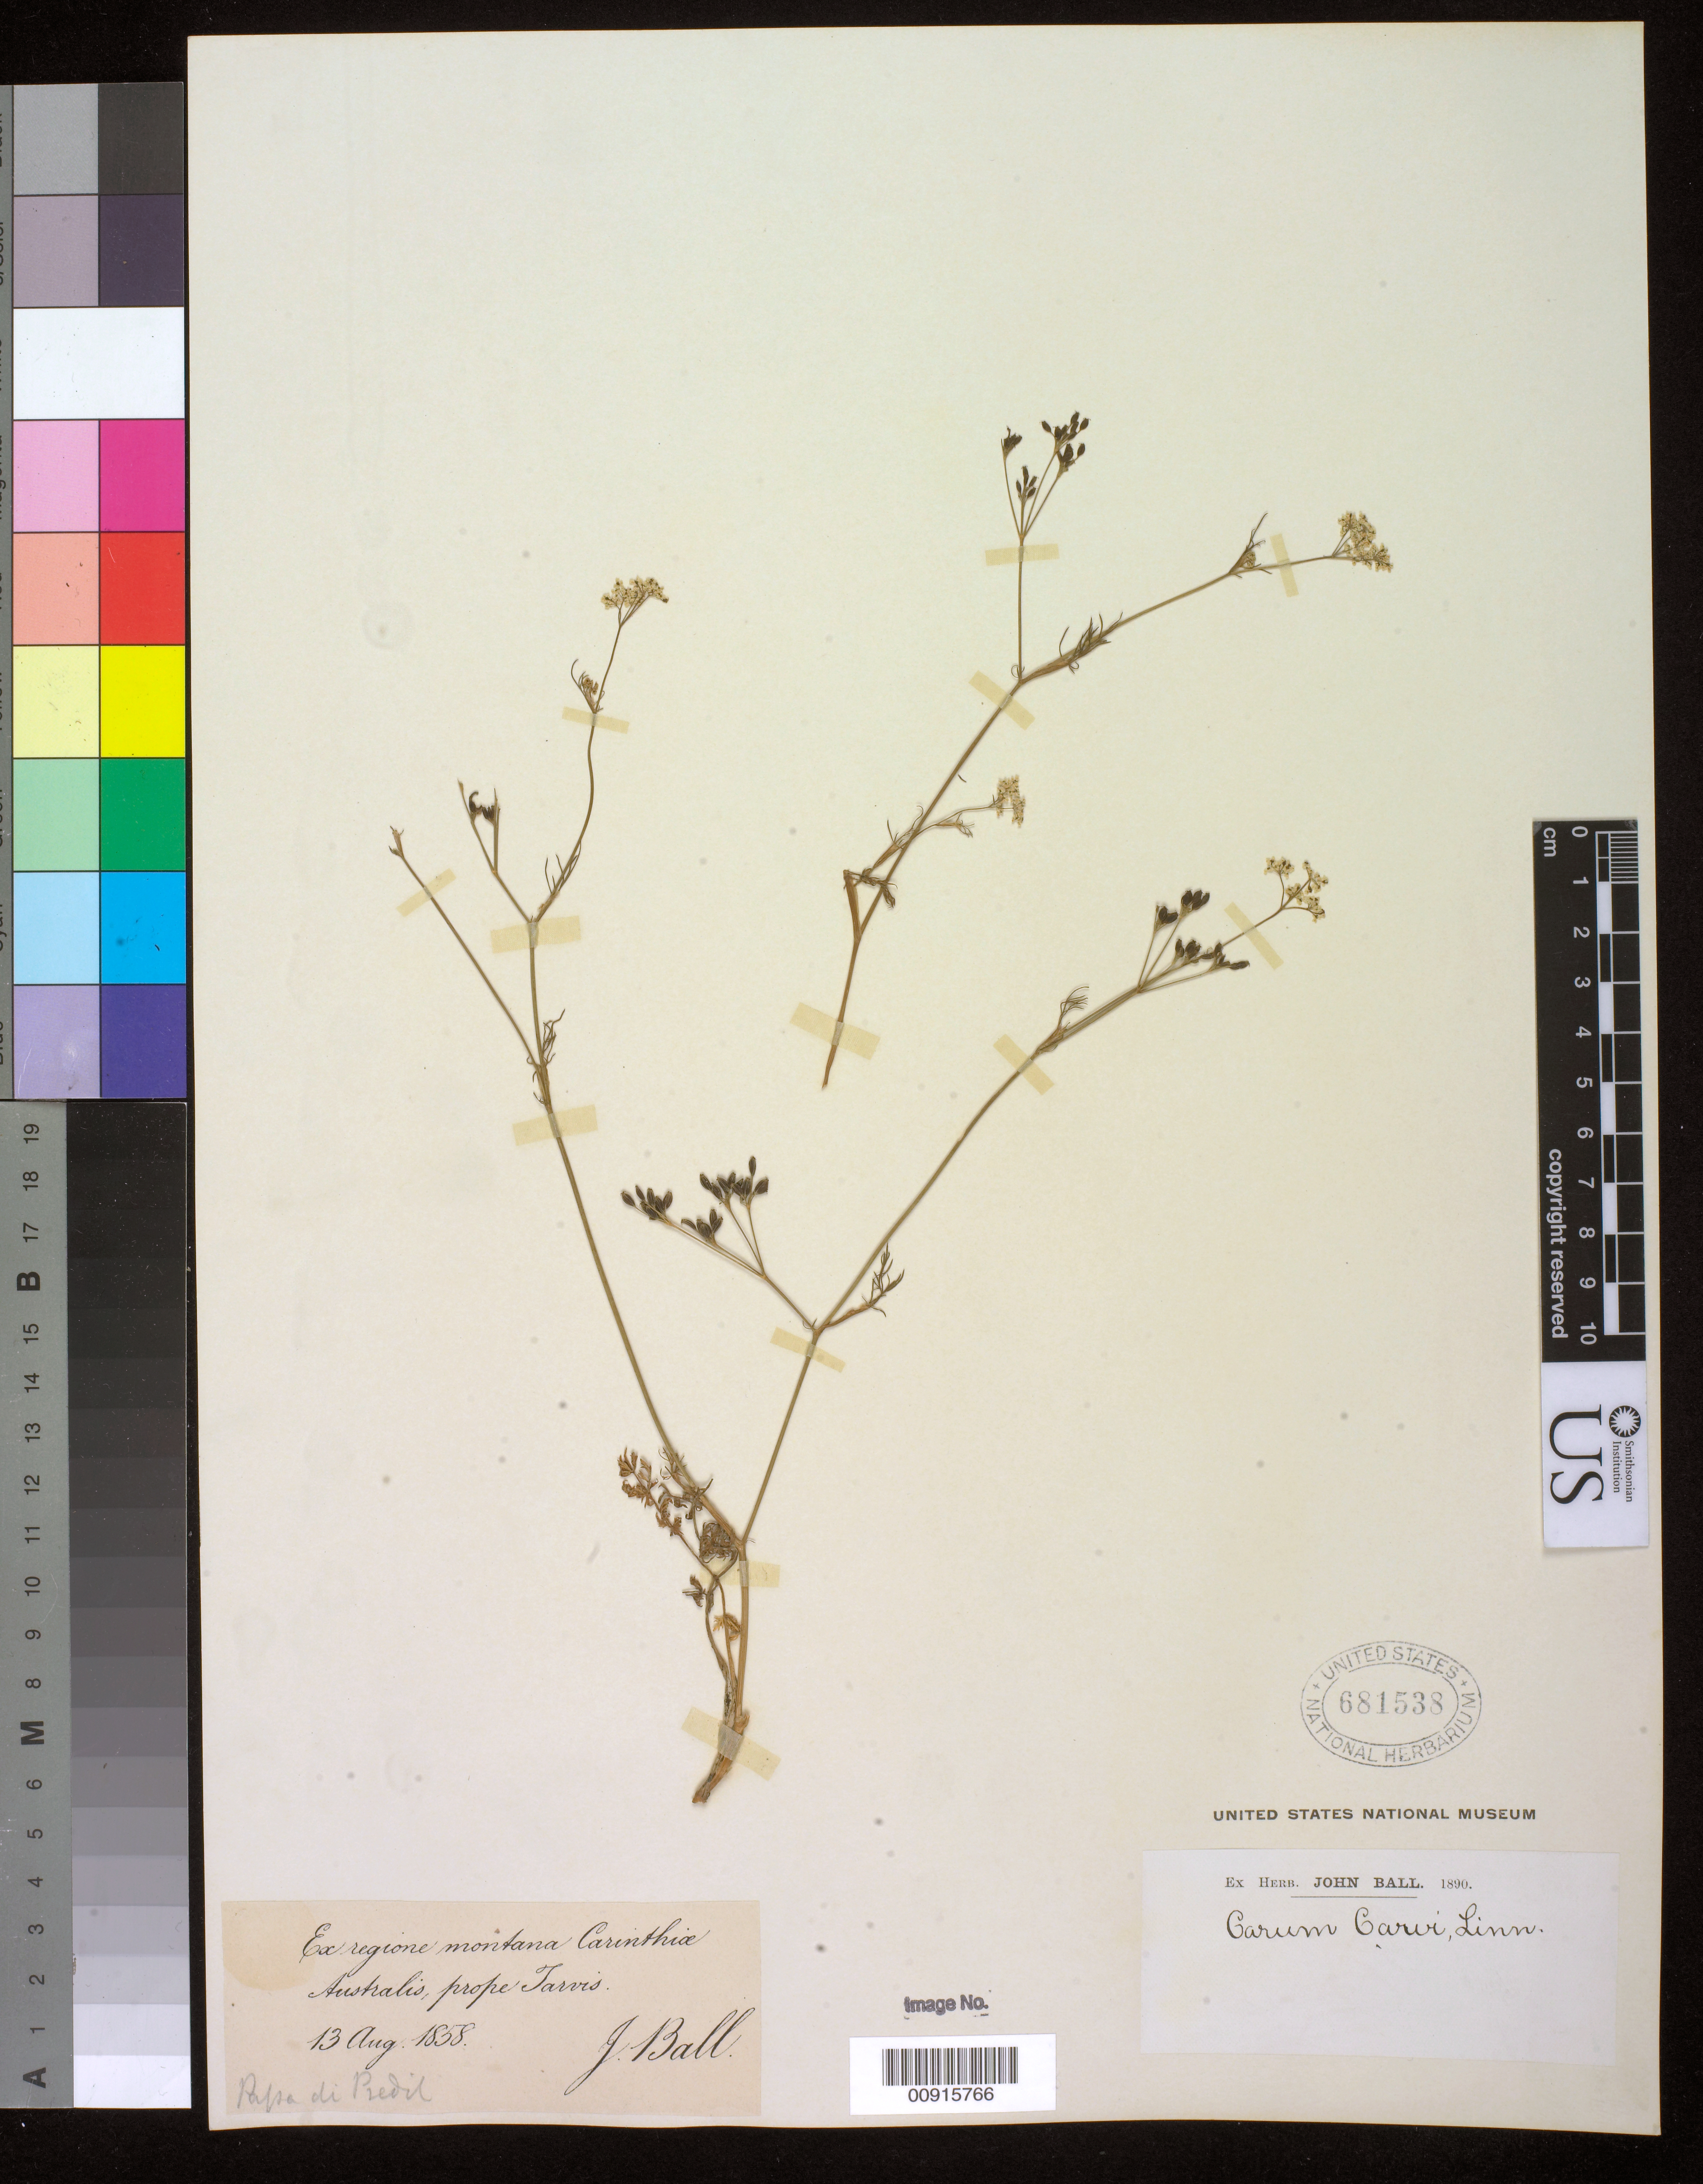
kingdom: Plantae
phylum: Tracheophyta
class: Magnoliopsida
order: Apiales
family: Apiaceae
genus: Carum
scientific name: Carum carvi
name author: L.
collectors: J. Ball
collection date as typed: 13 Aug 1858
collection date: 1858-08-13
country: Austria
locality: Ex regione montana Carinthiae Australlis prope [S]arvis.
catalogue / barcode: US 681538